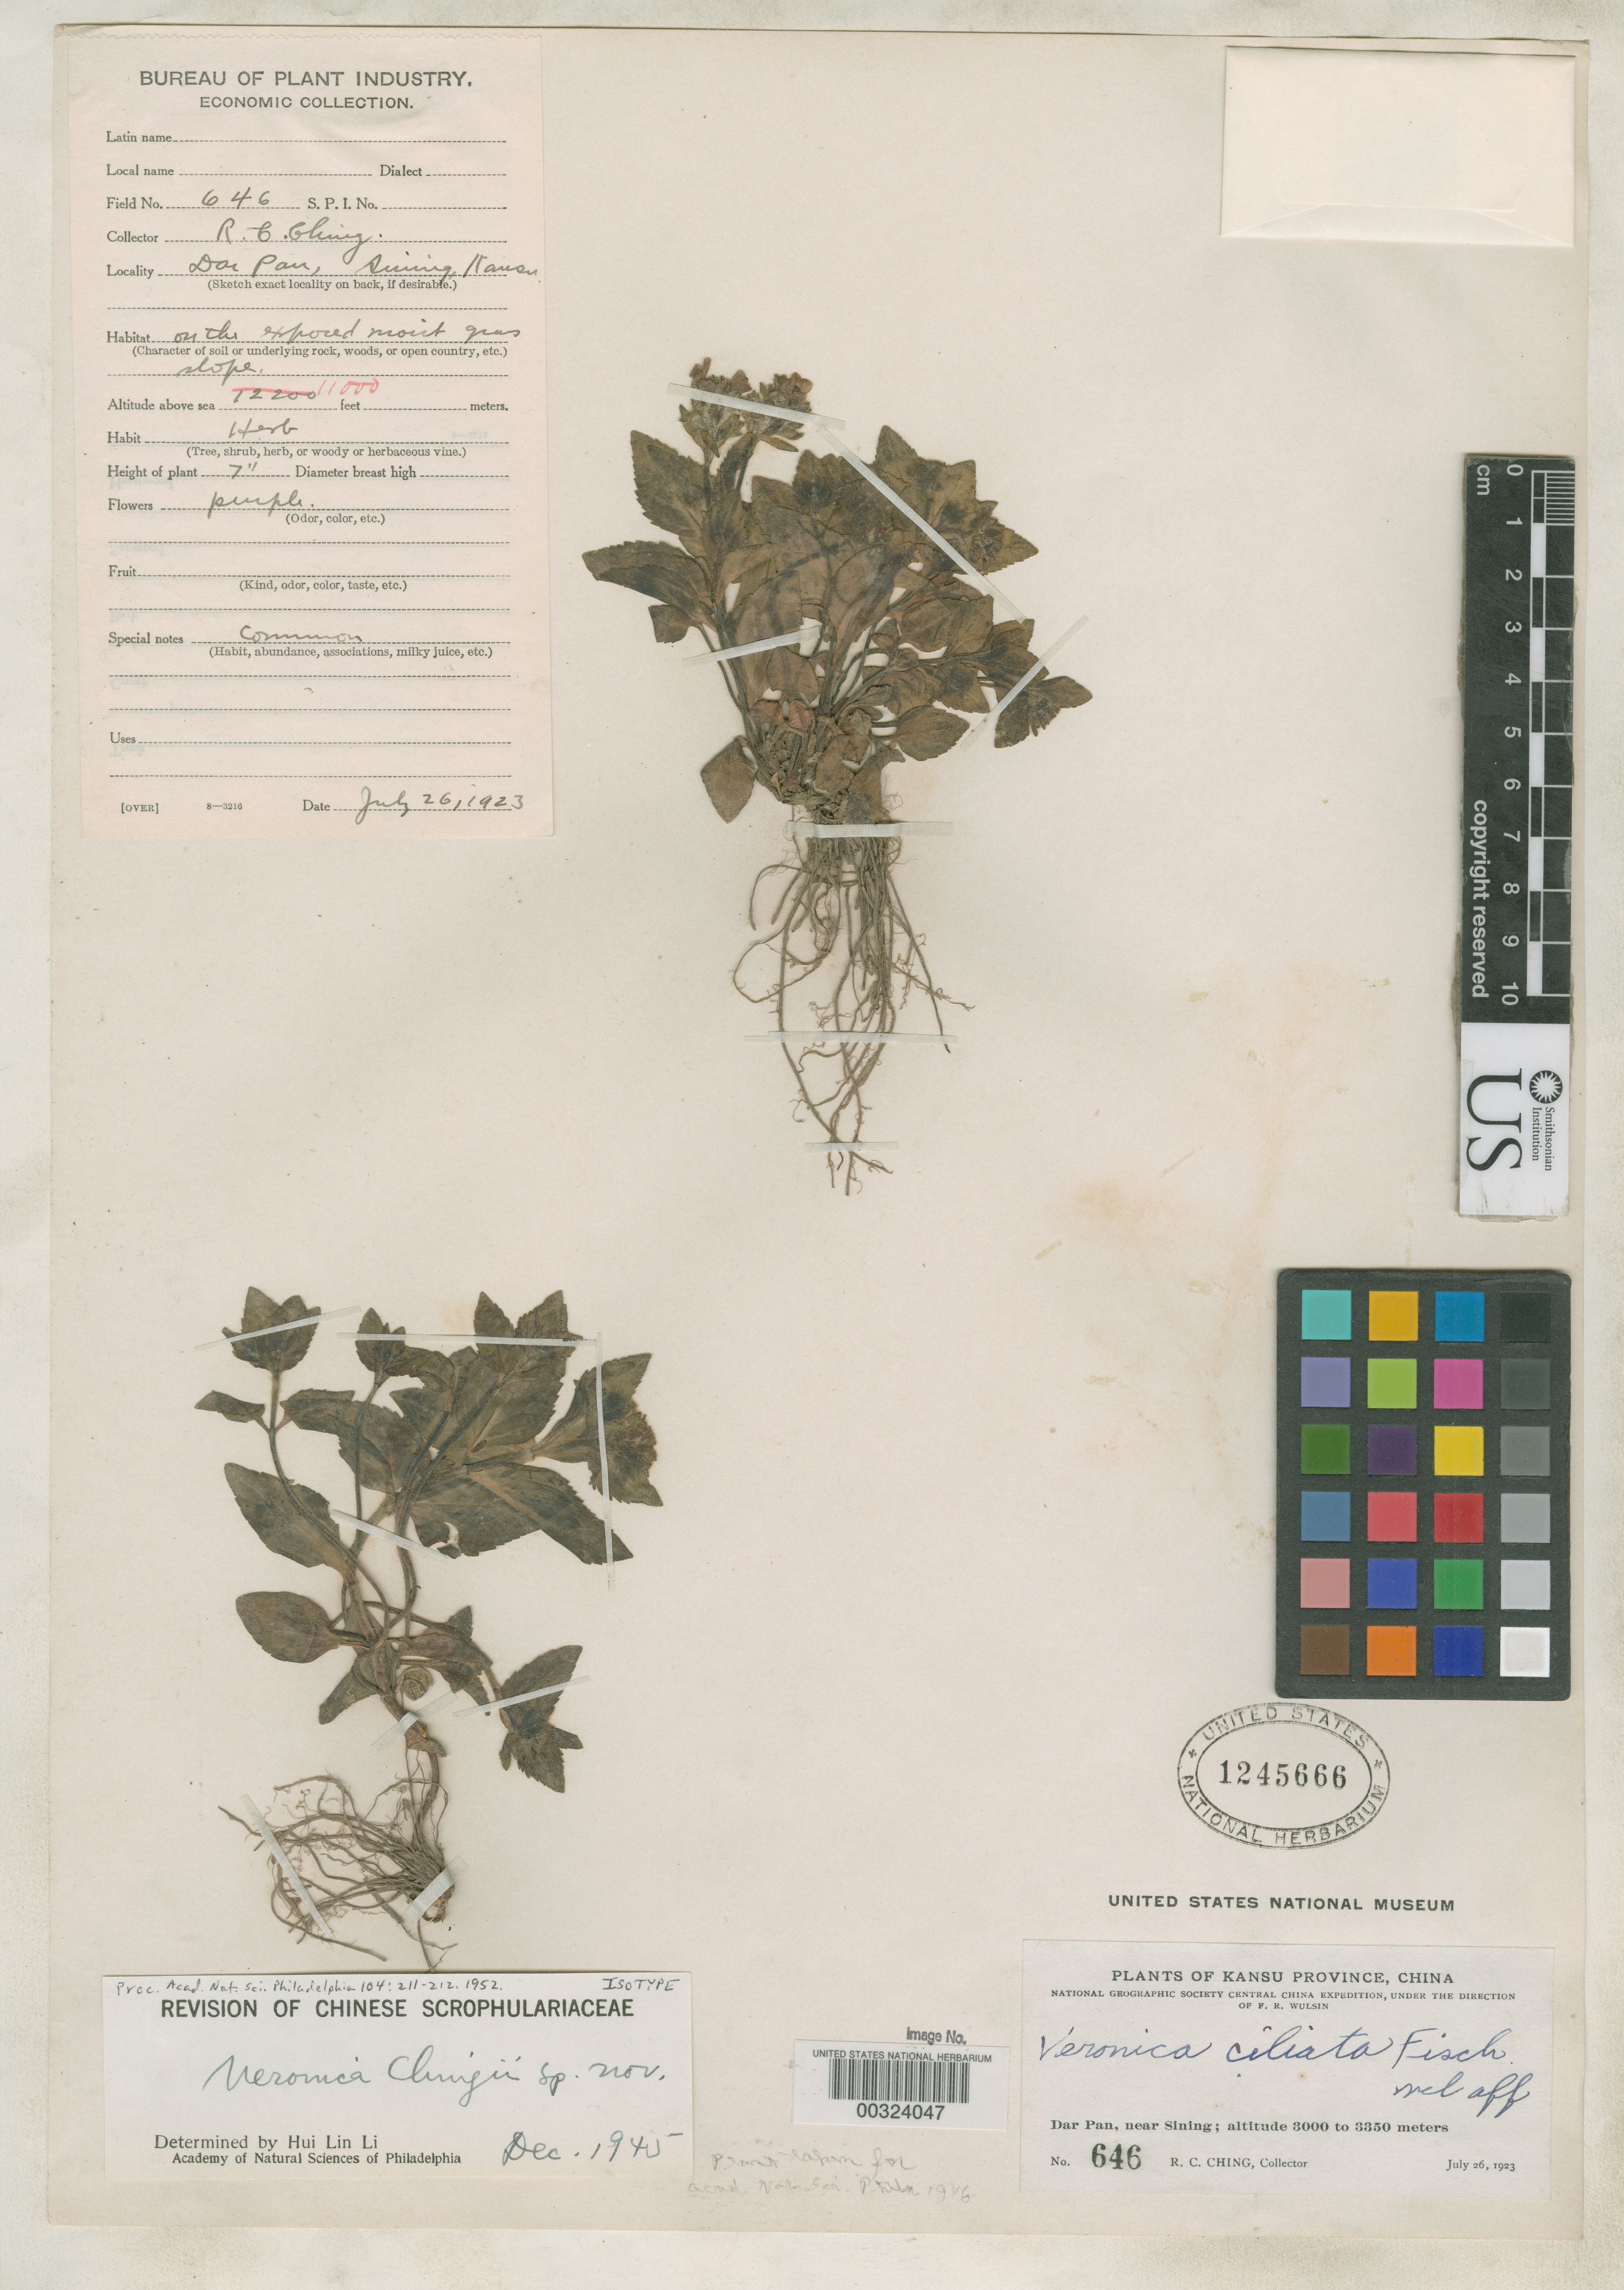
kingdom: Plantae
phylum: Tracheophyta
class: Magnoliopsida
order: Lamiales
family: Plantaginaceae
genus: Veronica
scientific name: Veronica chingii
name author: H.L. Li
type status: Isotype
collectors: R. C. Ching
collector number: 646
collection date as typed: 26 Jul 1923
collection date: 1923-07-26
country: China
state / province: Gansu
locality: Dar Pan, near Sining.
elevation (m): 3000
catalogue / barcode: US 1245666